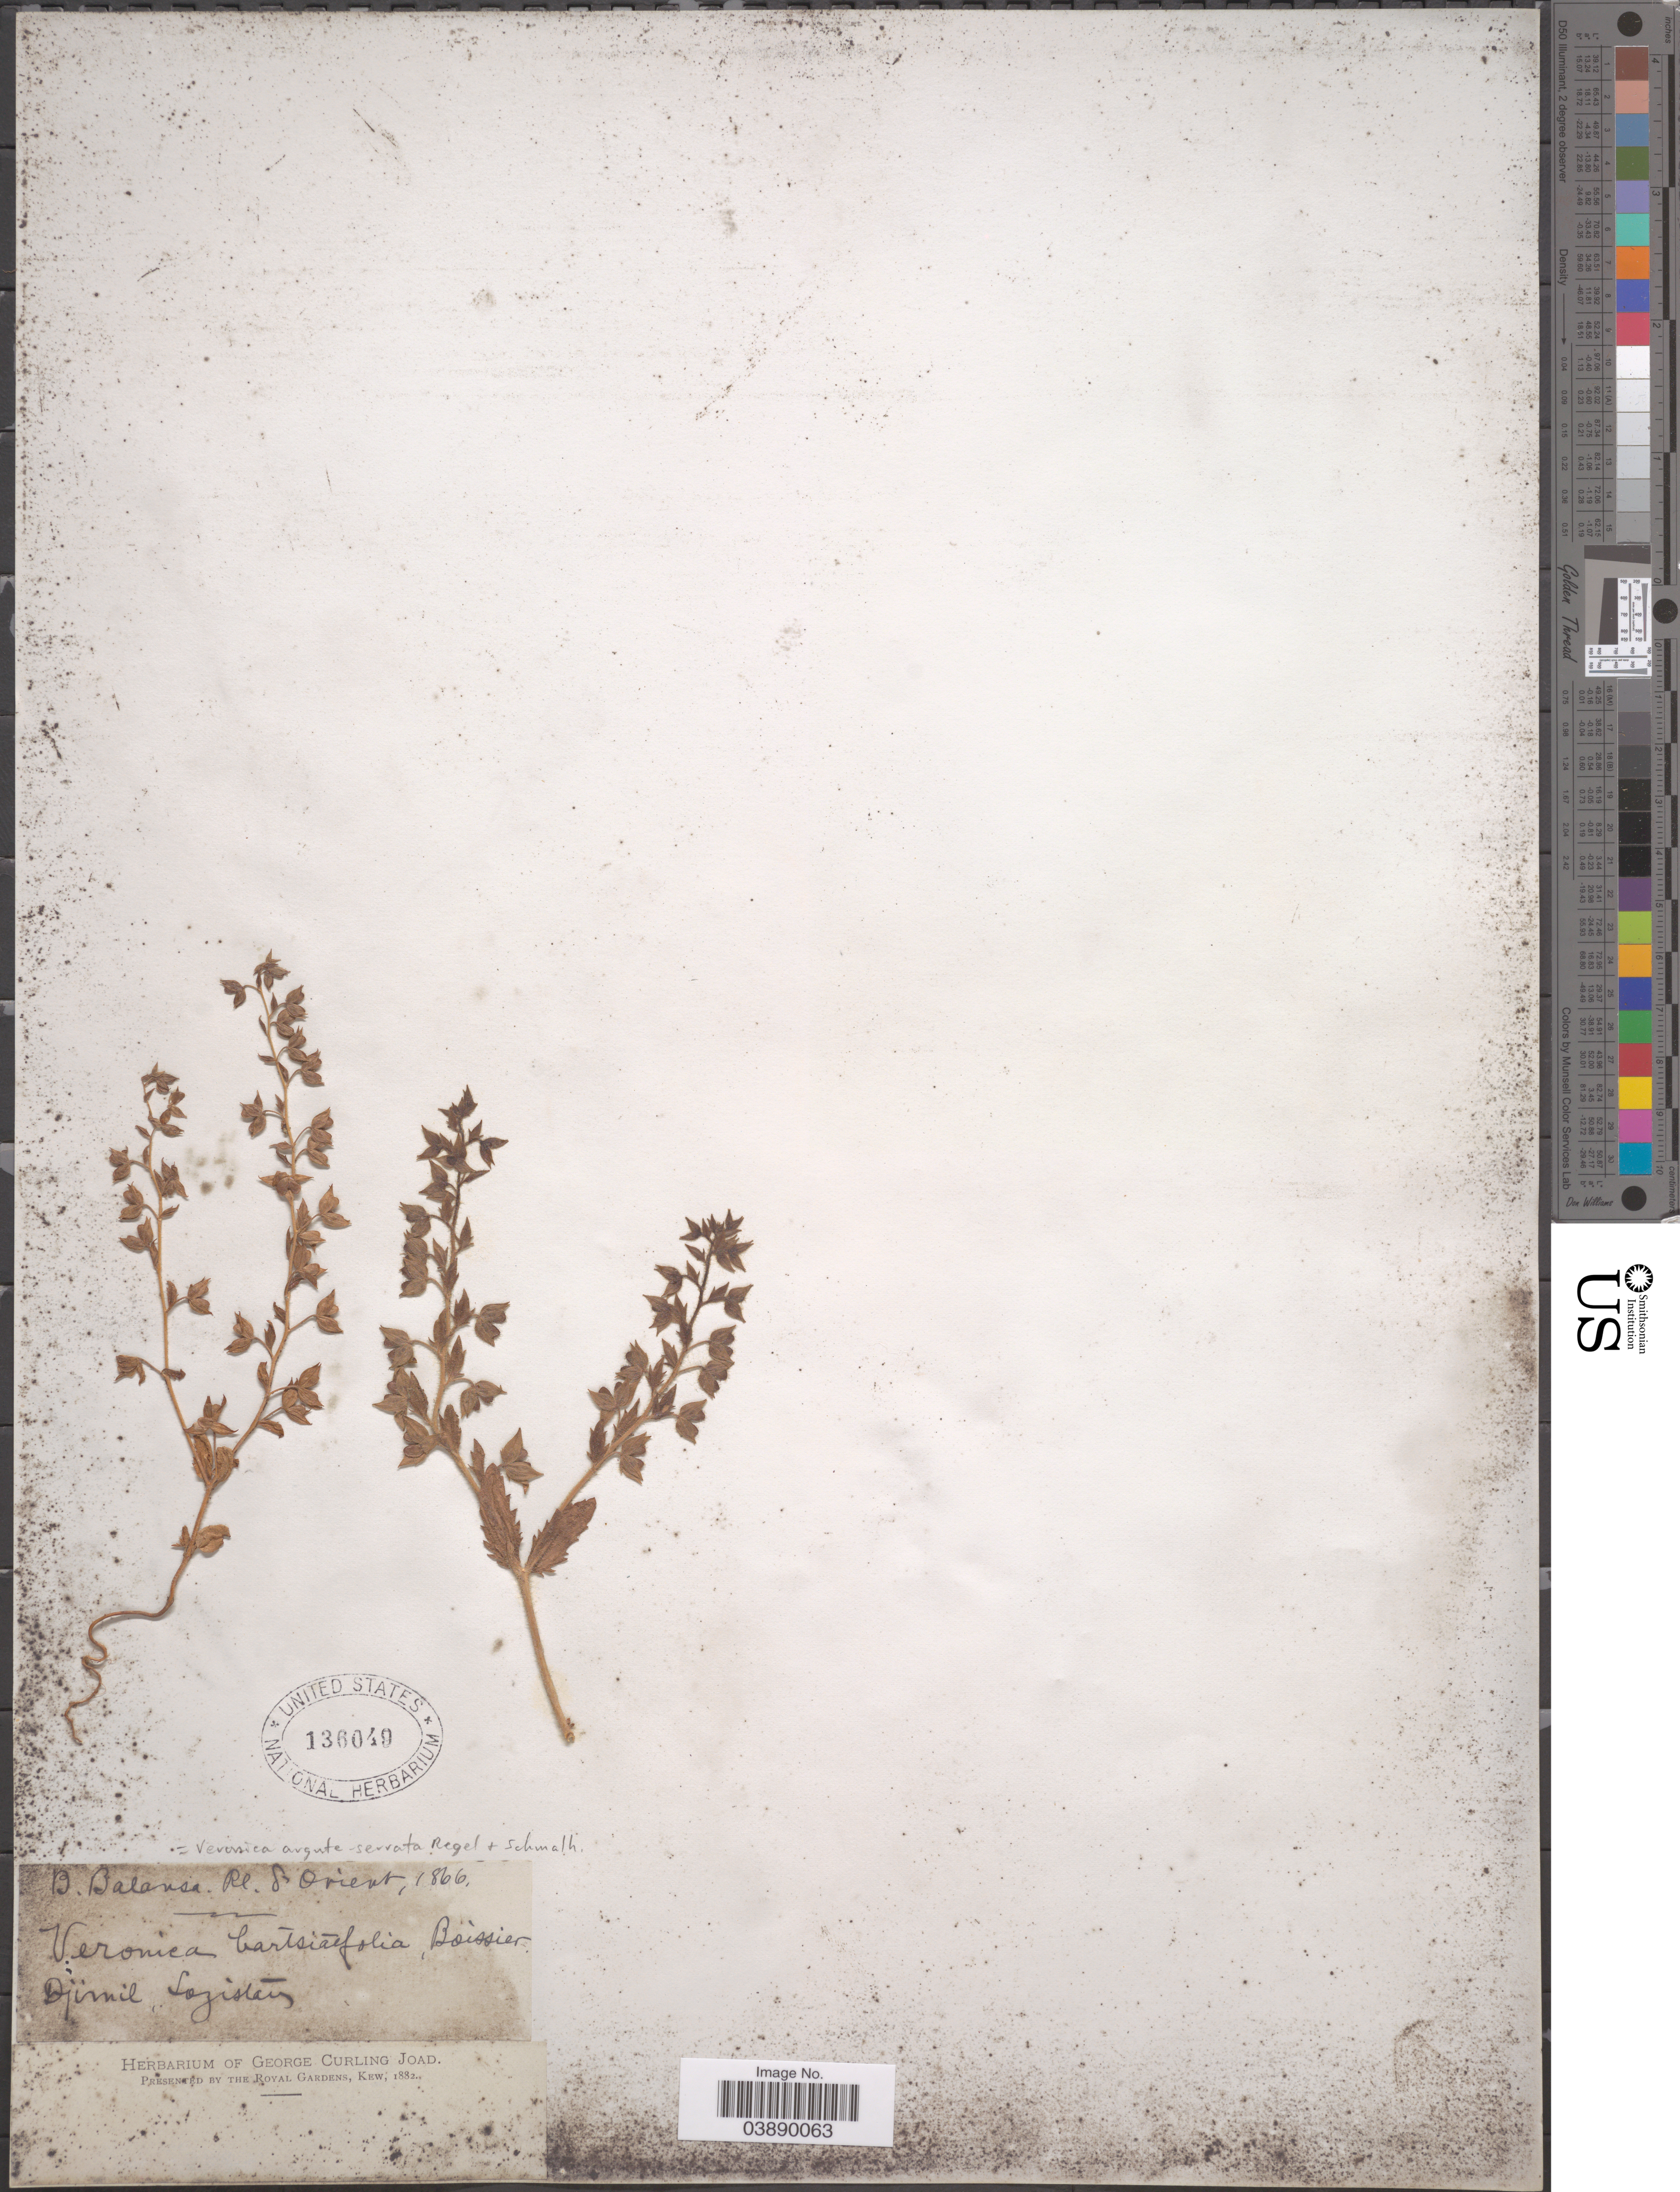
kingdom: Plantae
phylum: Tracheophyta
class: Magnoliopsida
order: Lamiales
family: Plantaginaceae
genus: Veronica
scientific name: Veronica arguteserrata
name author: Regel & Schmalh.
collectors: B. Balansa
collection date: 1866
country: Turkey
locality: Orient. Djimil, Lazistan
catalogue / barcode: US 136049